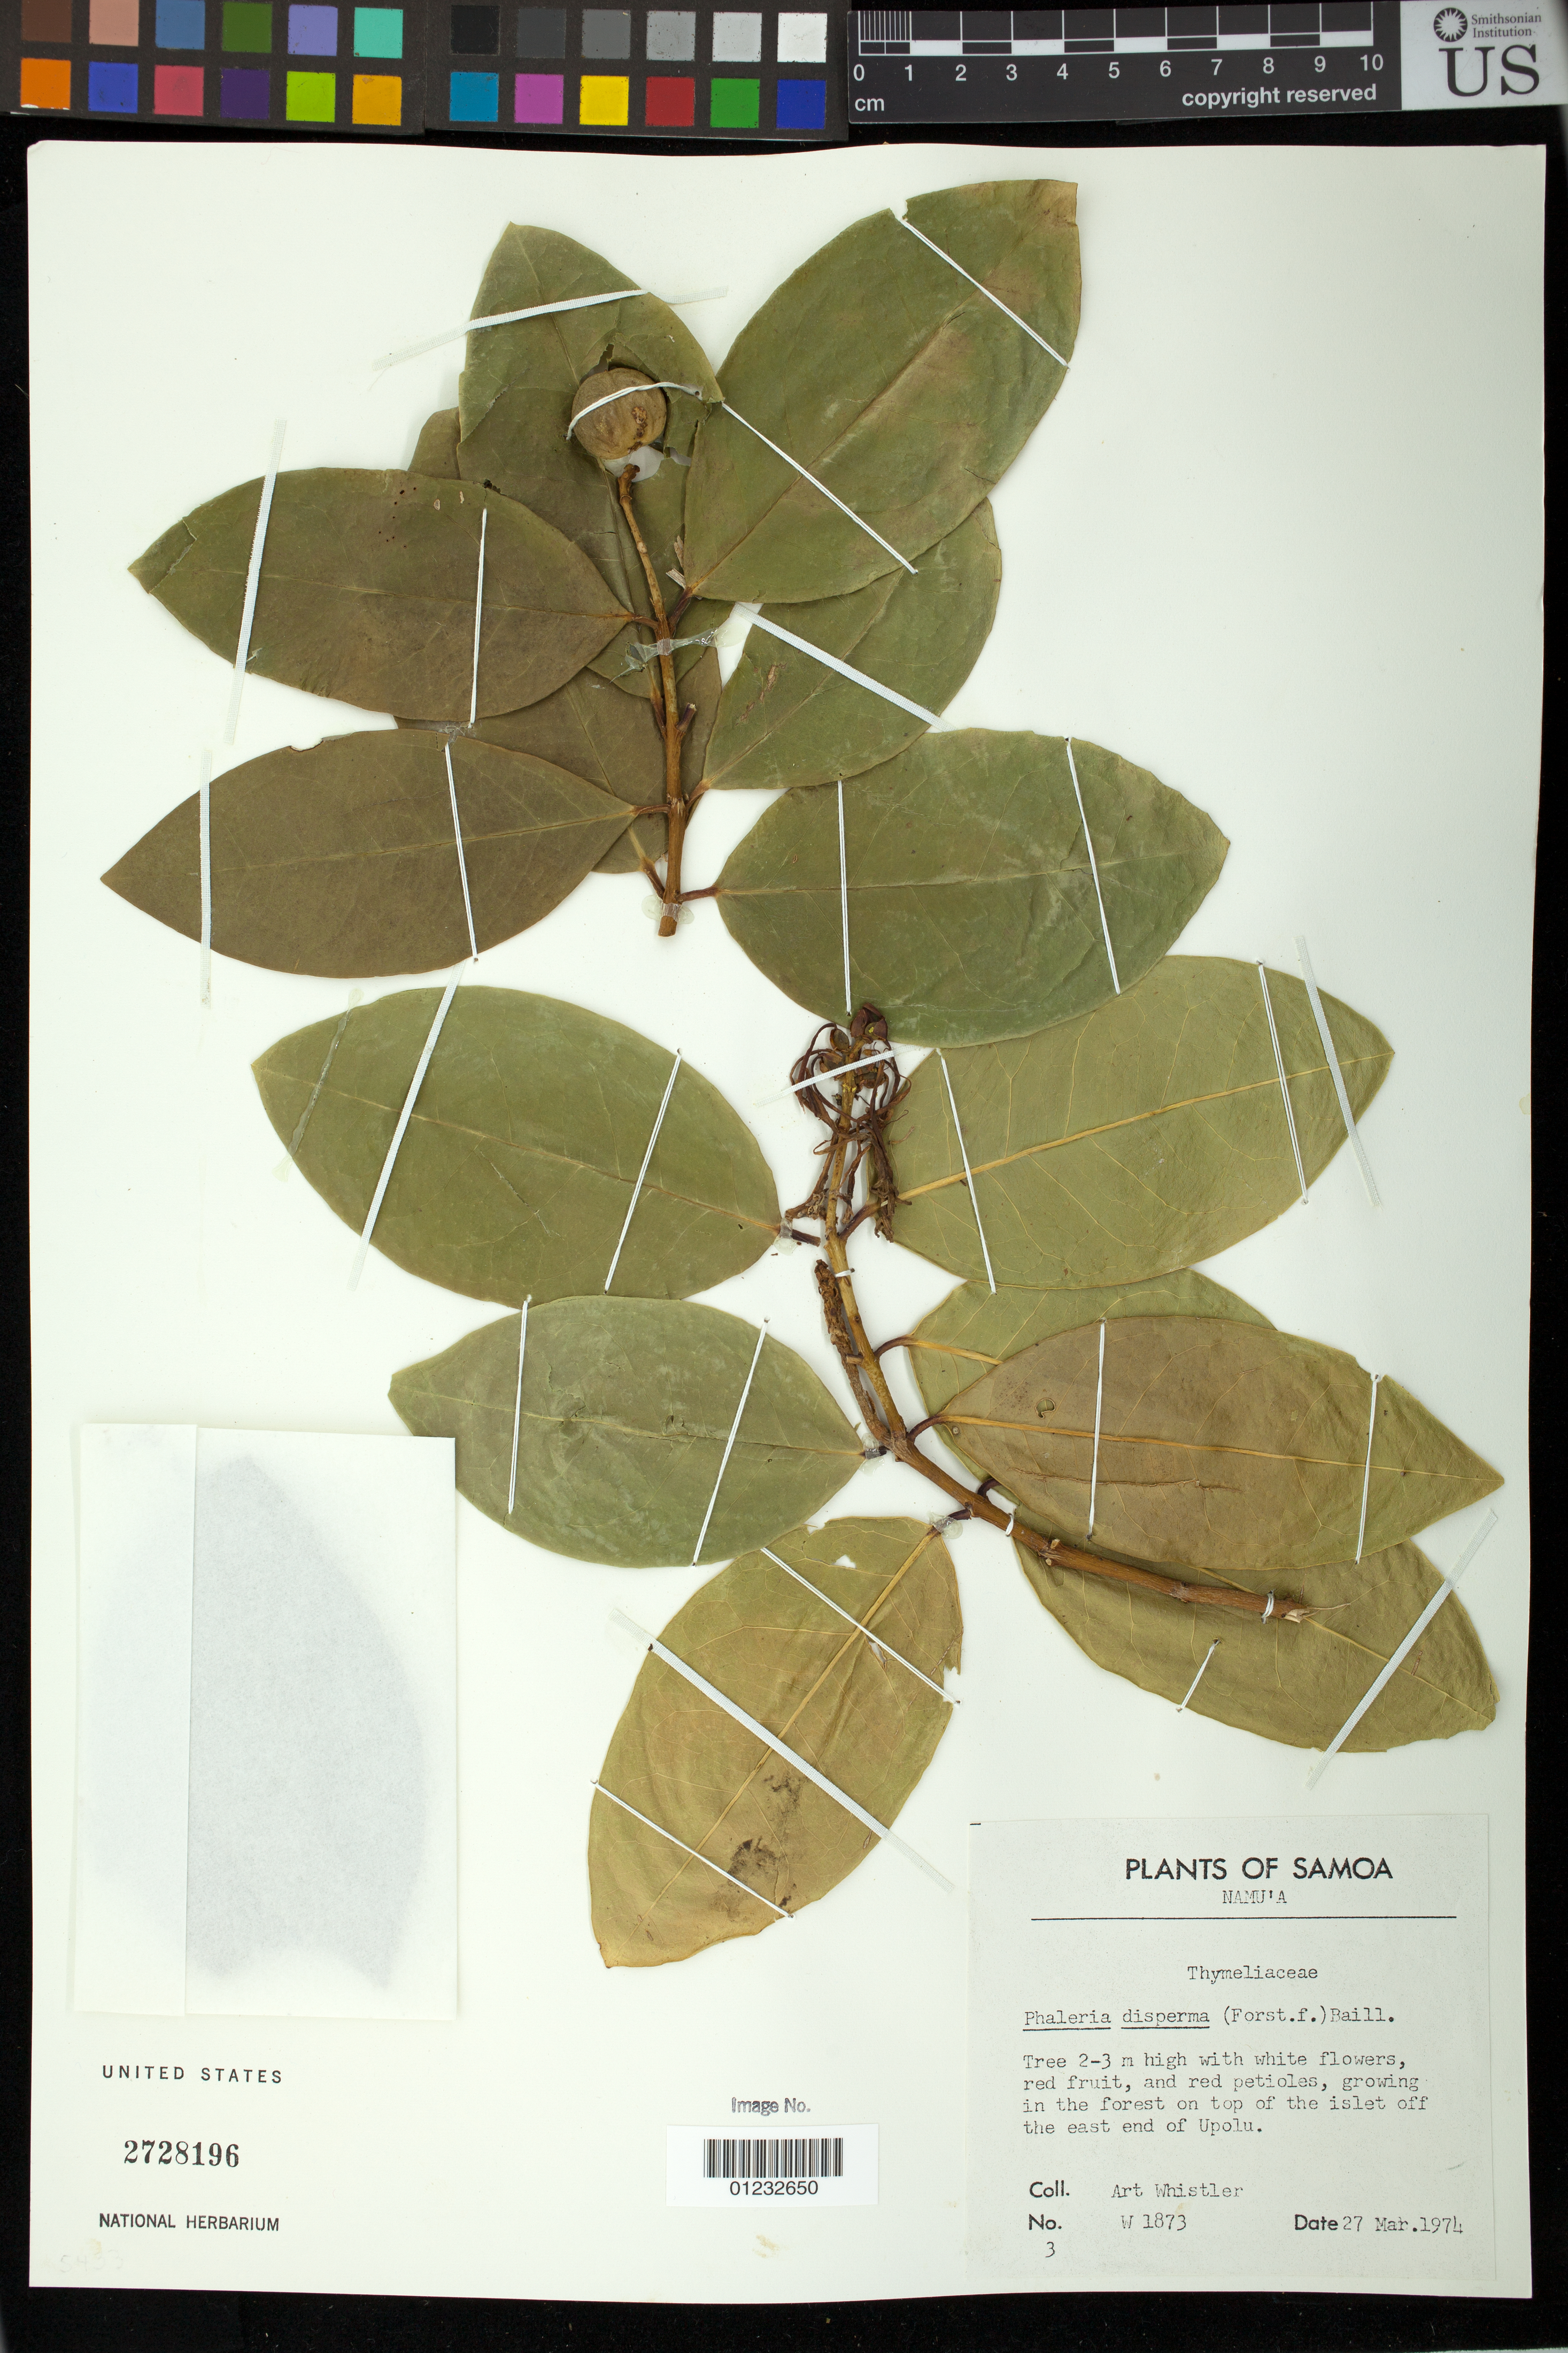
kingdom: Plantae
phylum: Tracheophyta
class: Magnoliopsida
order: Malvales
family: Thymelaeaceae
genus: Phaleria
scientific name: Phaleria disperma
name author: (G. Forst.) Baill.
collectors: A. Whistler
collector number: W 1873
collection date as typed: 27 Mar 1974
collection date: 1974-03-27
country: Samoa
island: Upolu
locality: On the islet off the east end of Upolu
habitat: In the forest.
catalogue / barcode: US 2728196